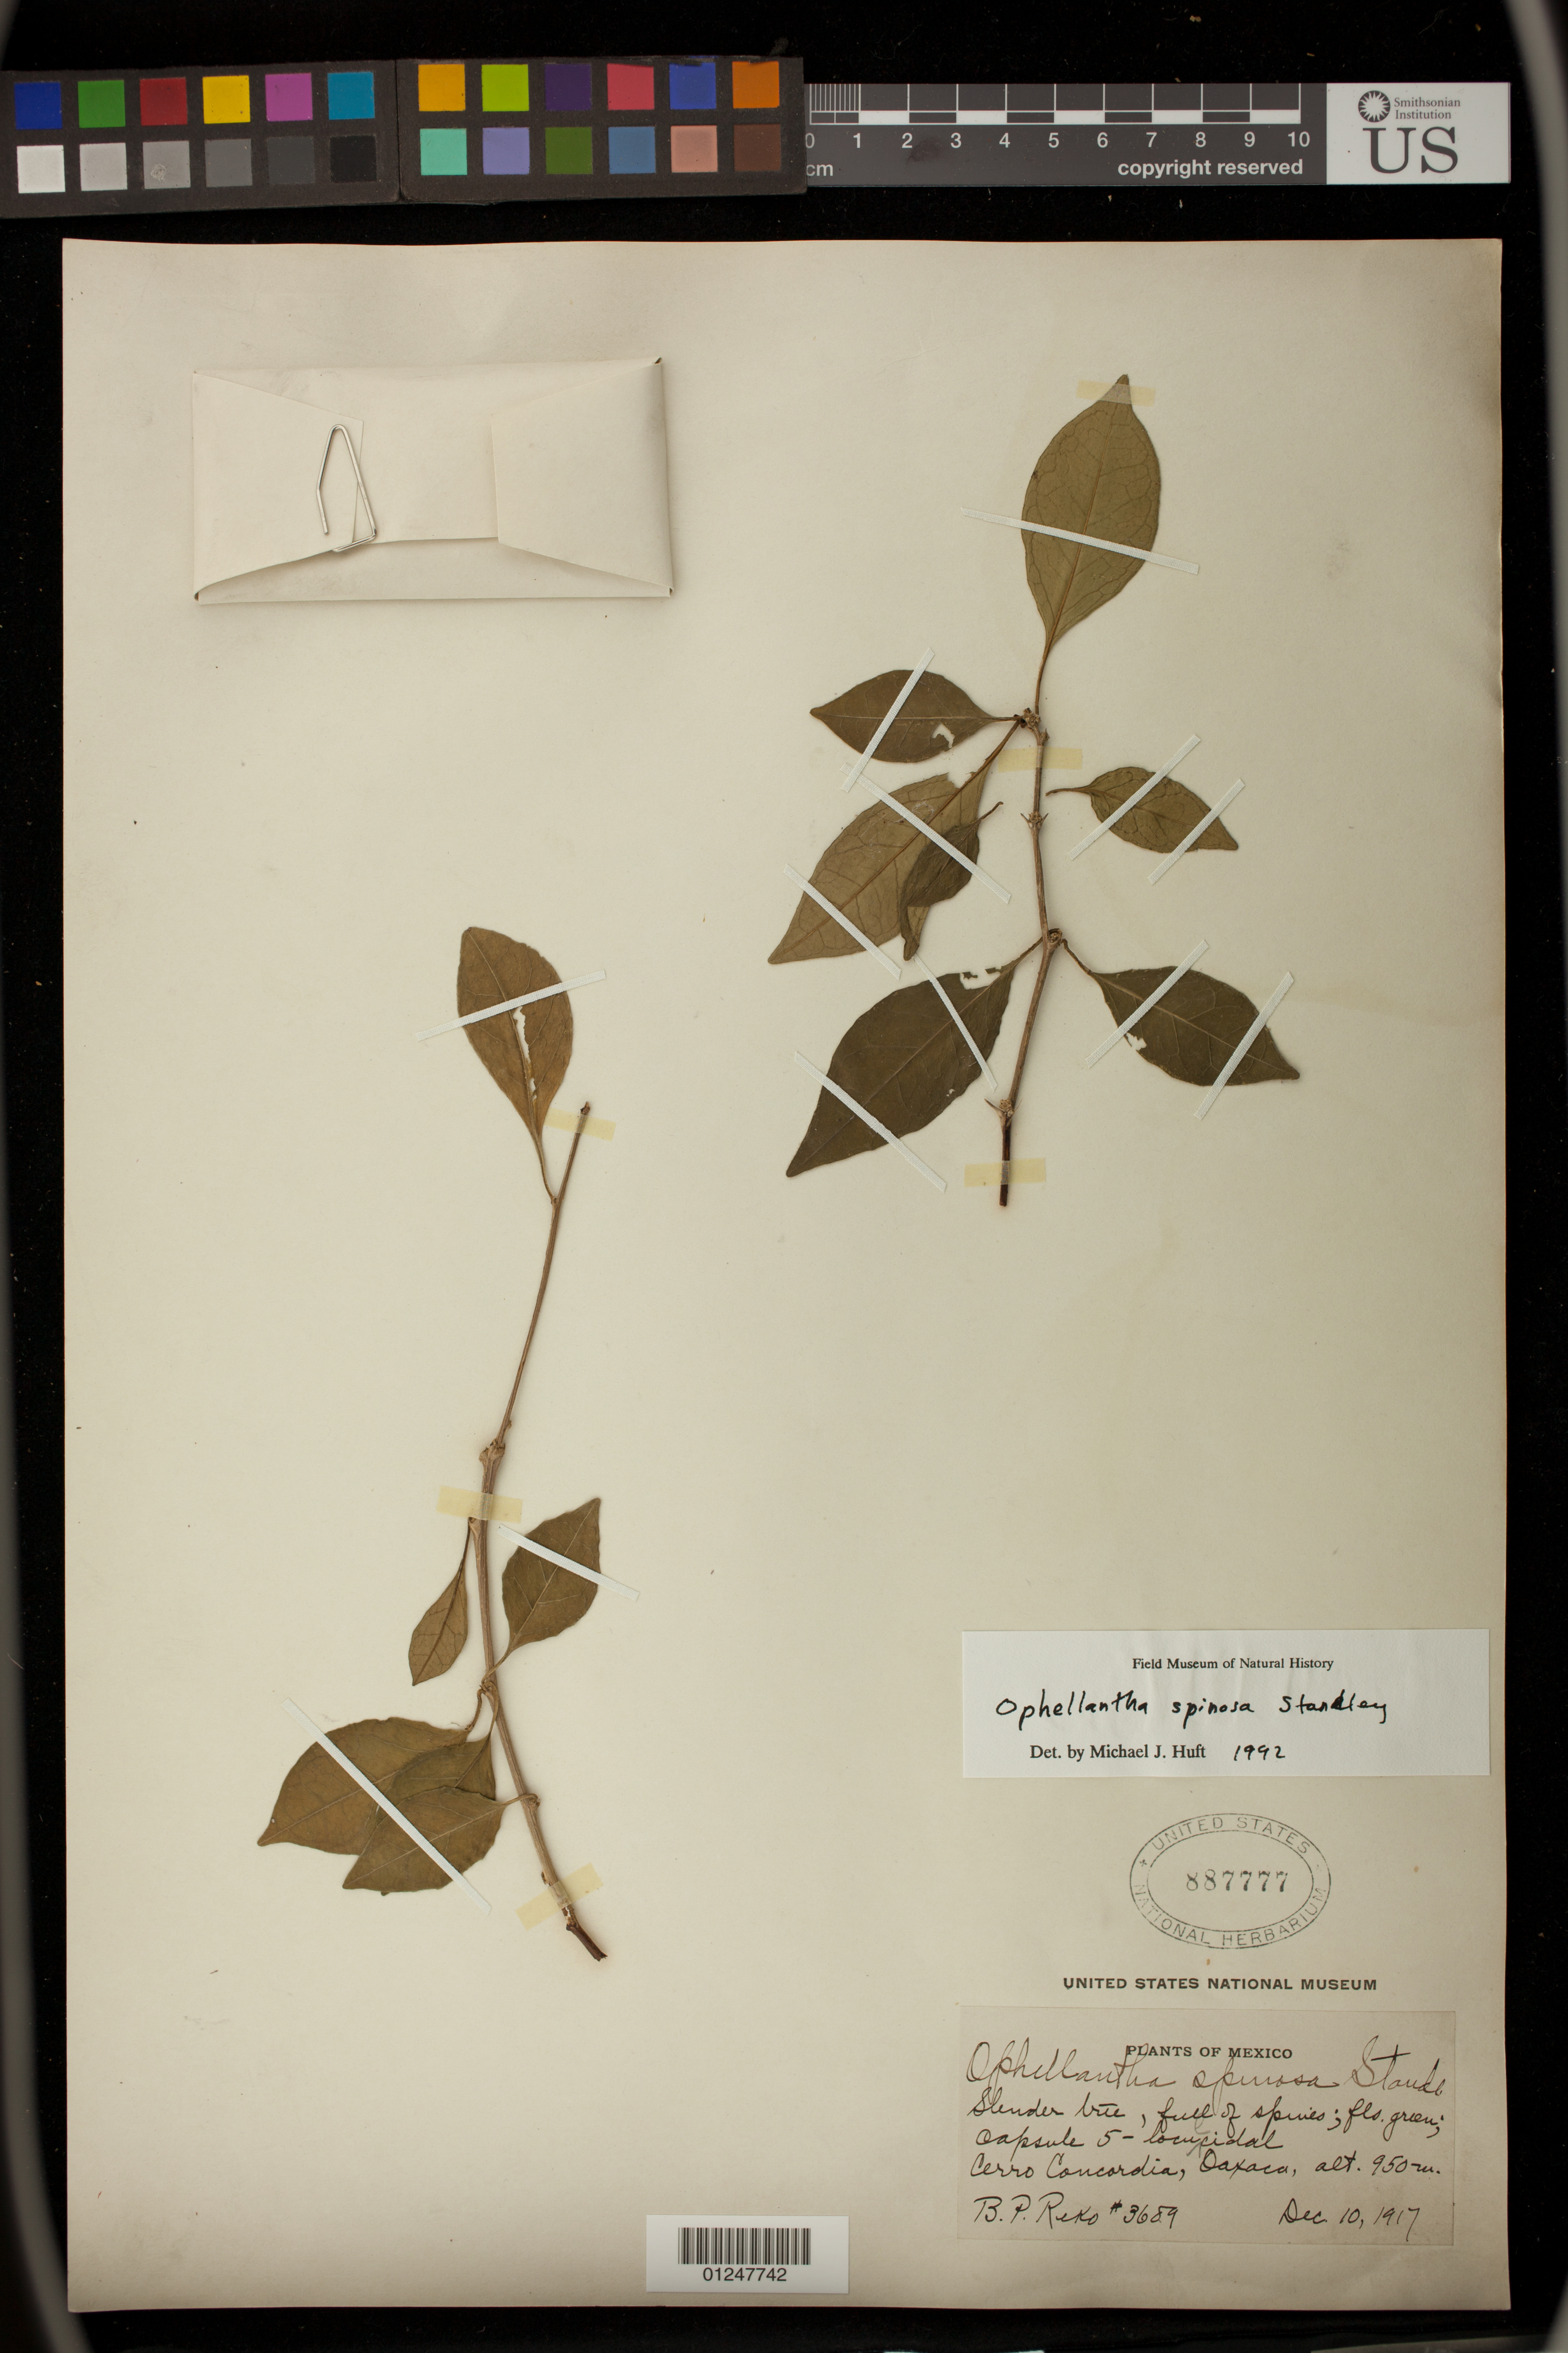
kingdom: Plantae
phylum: Tracheophyta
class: Magnoliopsida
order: Malpighiales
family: Euphorbiaceae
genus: Ophellantha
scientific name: Ophellantha spinosa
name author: Standl.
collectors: B. P. Reko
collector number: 3689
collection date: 1917-12-10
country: Mexico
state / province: Oaxaca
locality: Cerro Concordia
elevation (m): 950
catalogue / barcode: US 887777